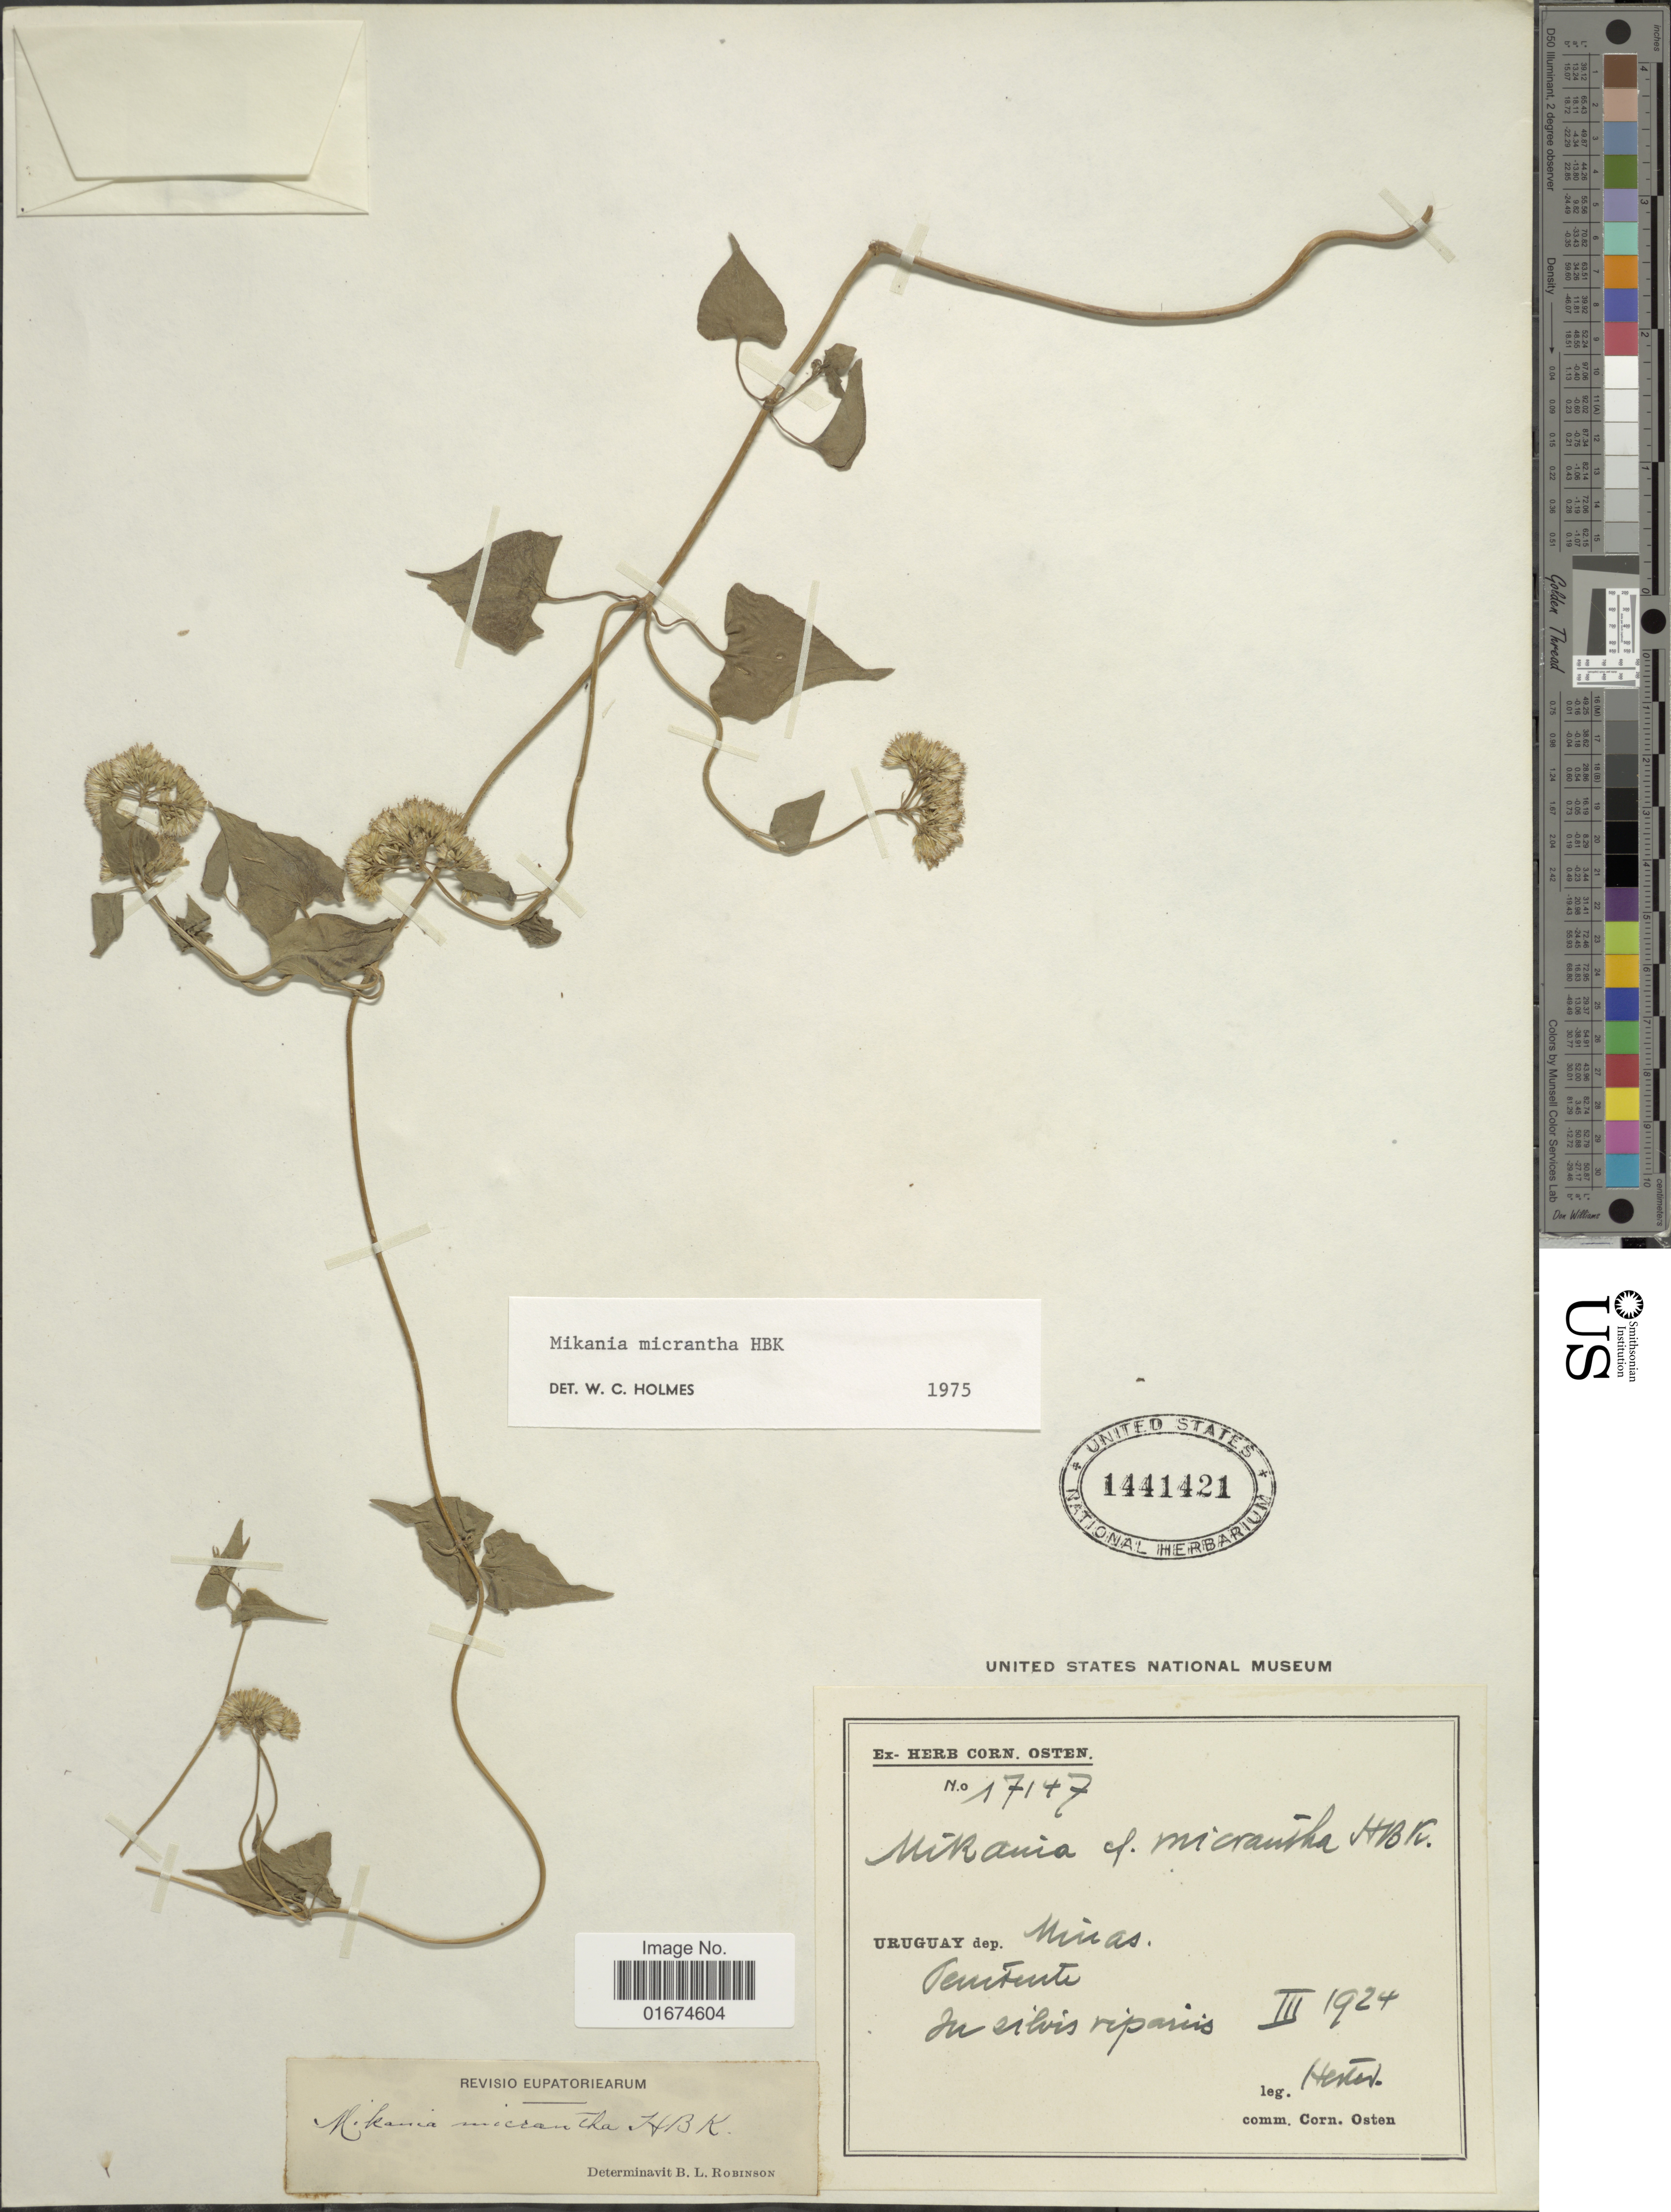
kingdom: Plantae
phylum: Tracheophyta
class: Magnoliopsida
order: Asterales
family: Asteraceae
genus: Mikania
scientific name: Mikania micrantha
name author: Kunth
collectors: Herter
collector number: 17147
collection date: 1924-03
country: Uruguay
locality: Dep. Minas, Penitente.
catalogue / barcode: US 1441421